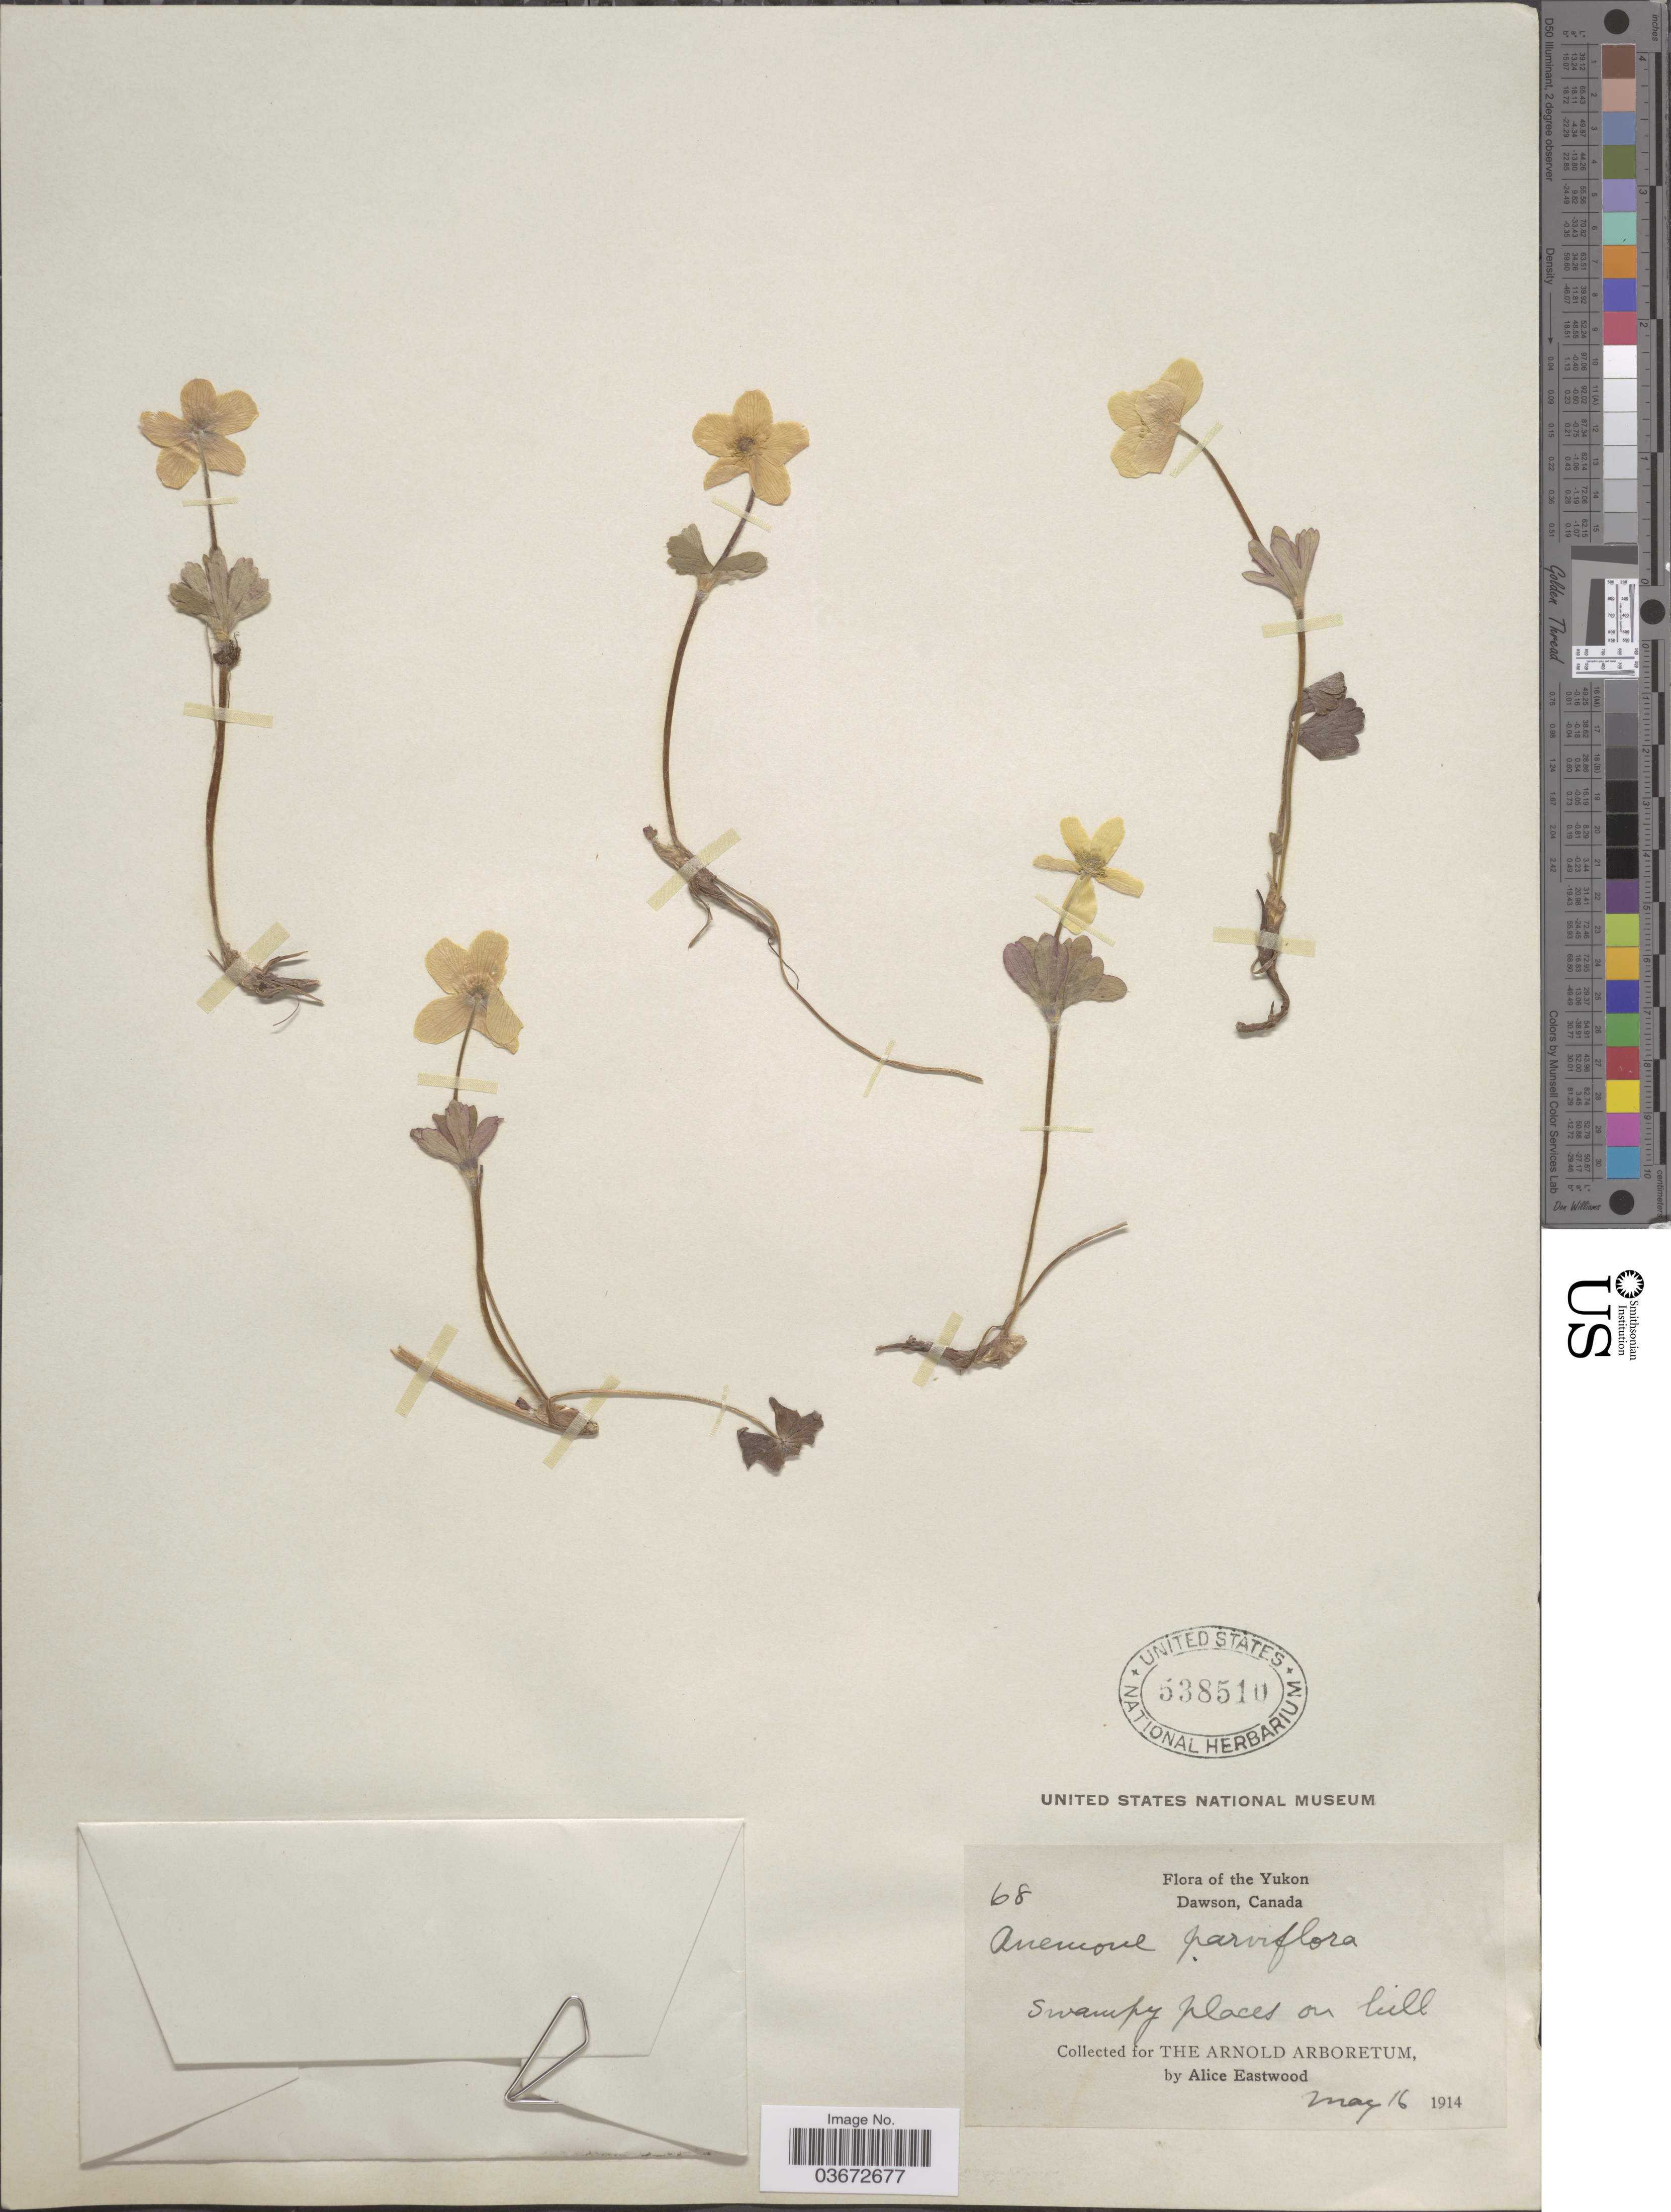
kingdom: Plantae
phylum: Tracheophyta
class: Magnoliopsida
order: Ranunculales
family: Ranunculaceae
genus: Anemone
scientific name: Anemone parviflora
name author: Michx.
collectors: A. Eastwood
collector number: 68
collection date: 1914-05-16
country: Canada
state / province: Yukon Territory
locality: Yukon. Dawson.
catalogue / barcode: US 538510